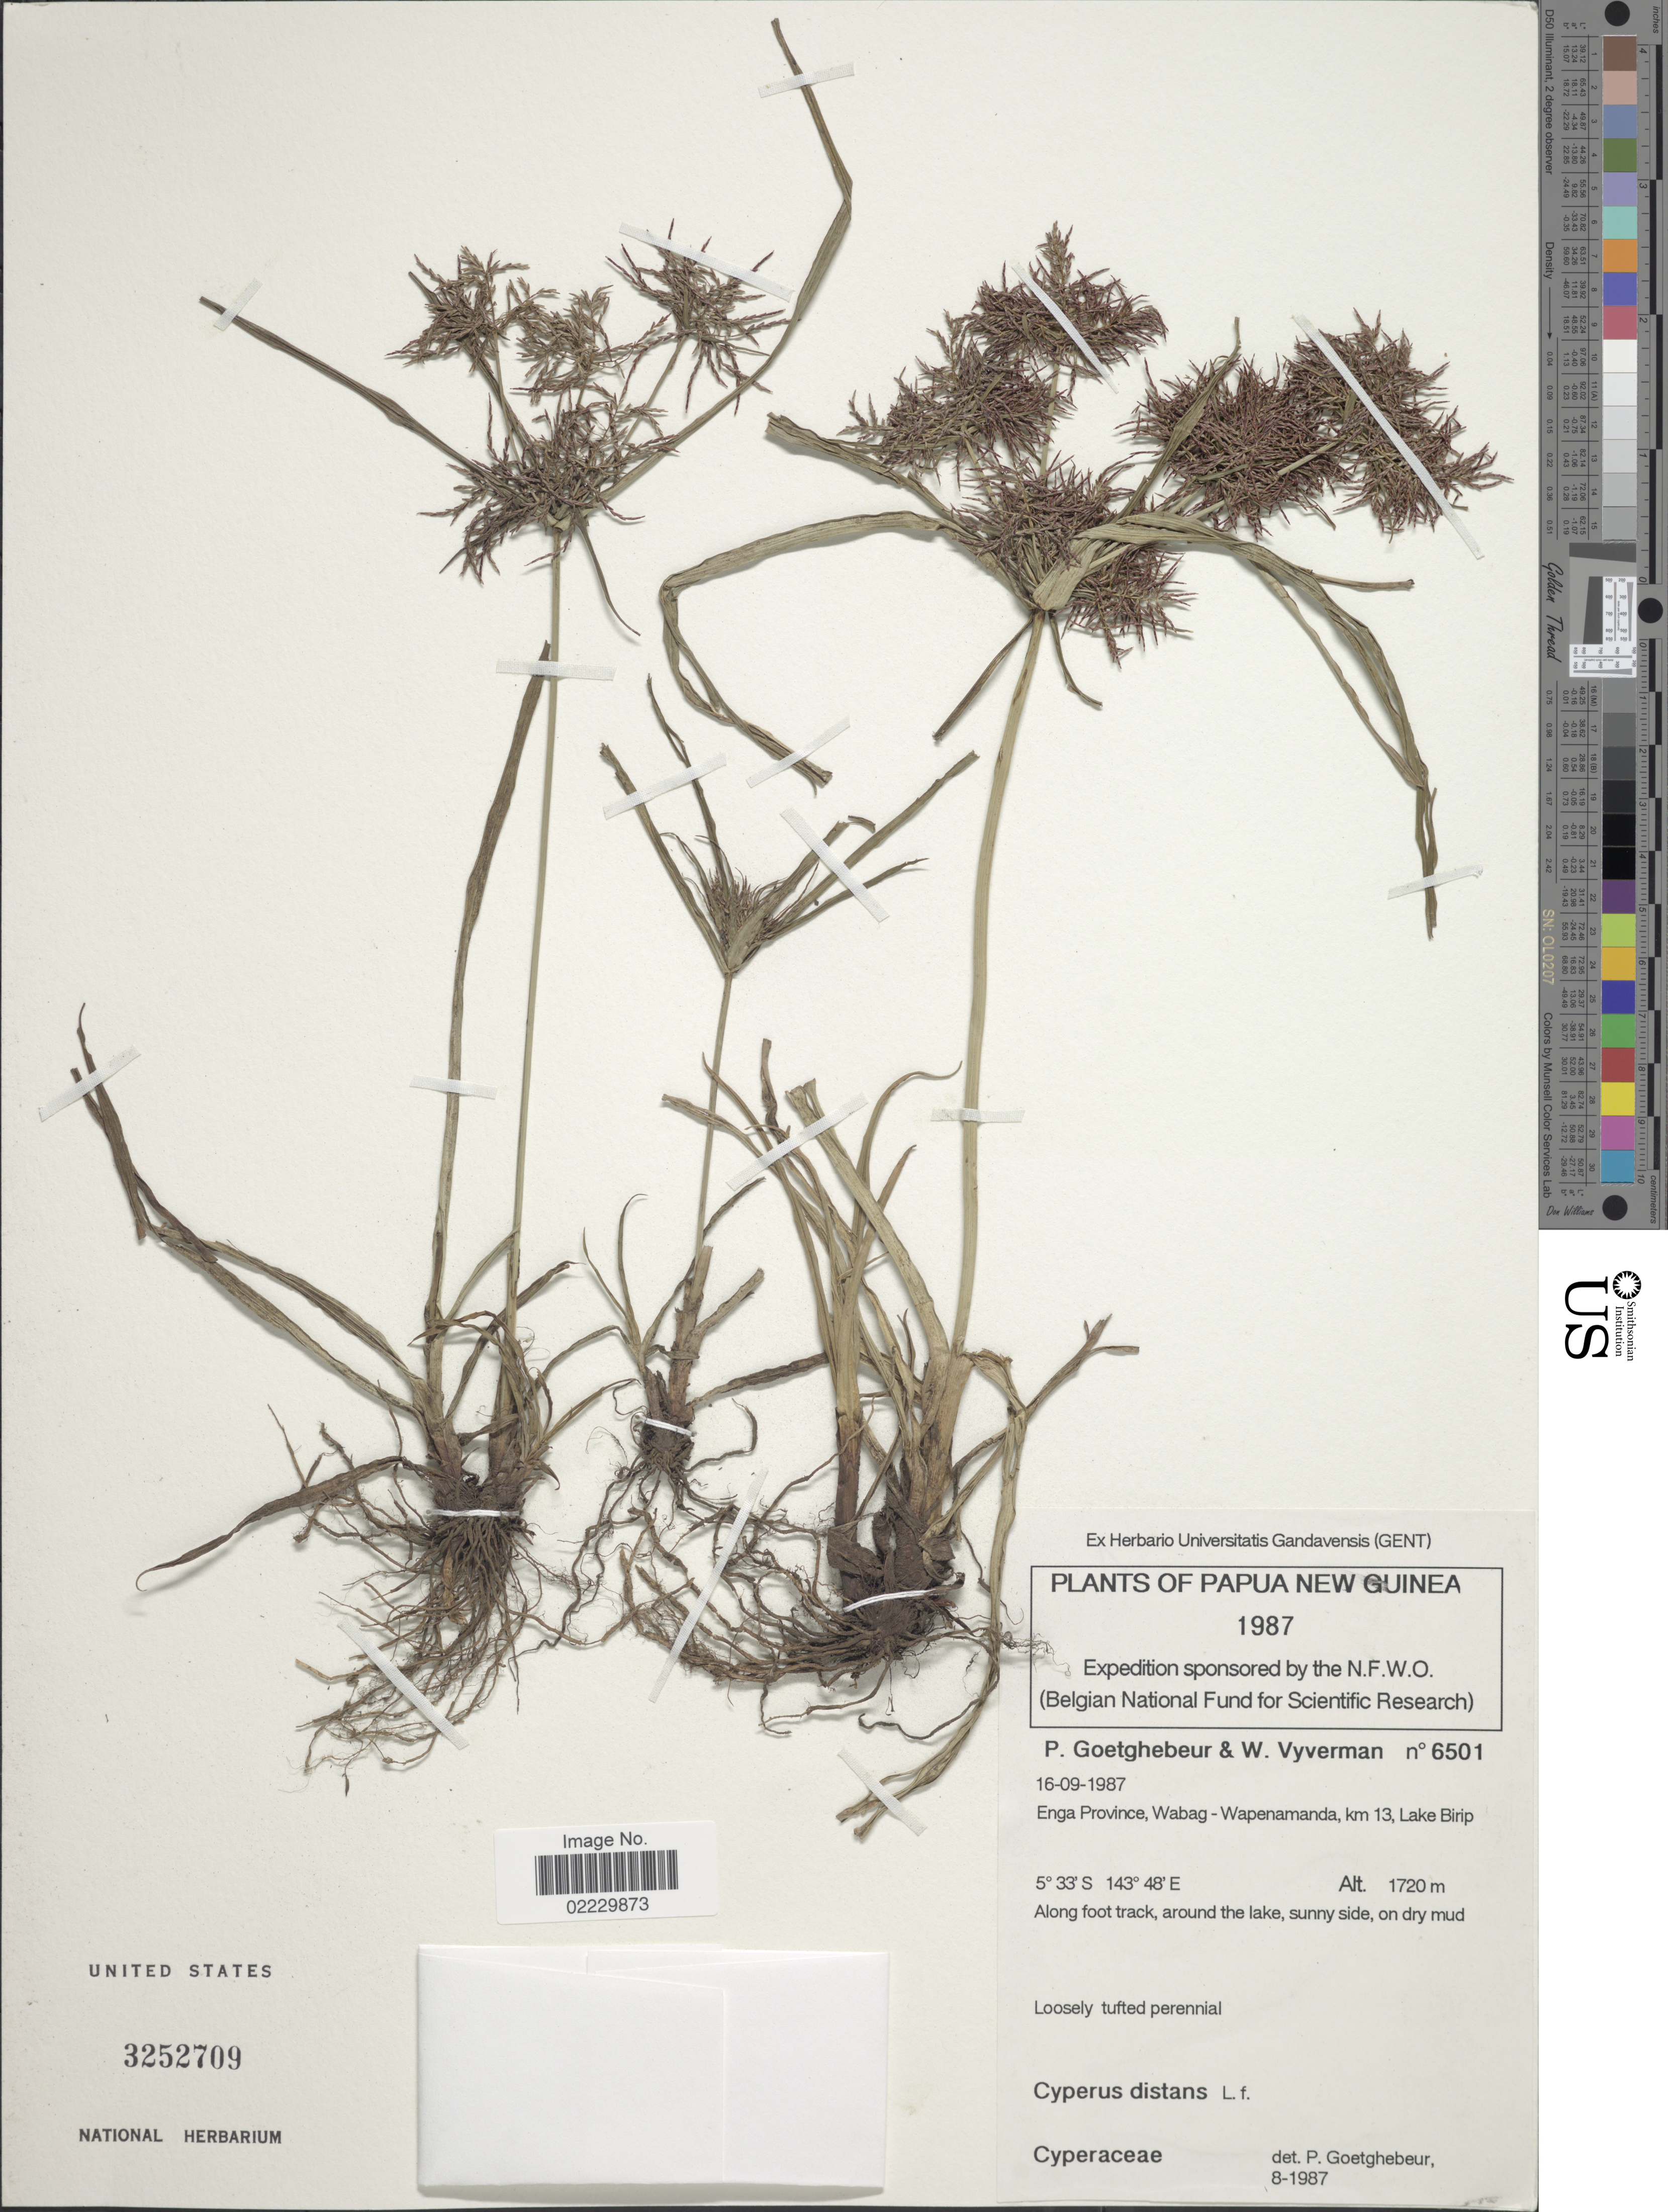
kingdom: Plantae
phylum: Tracheophyta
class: Liliopsida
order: Poales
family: Cyperaceae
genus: Cyperus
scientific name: Cyperus distans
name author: L. f.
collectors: P. Goetghebeur & W. Vyverman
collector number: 6501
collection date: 1987-09-16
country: Papua New Guinea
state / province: Enga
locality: Enga Province, Wabag - Wapenamanda, km 13, Lake Birip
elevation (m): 1720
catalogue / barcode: US 3252709